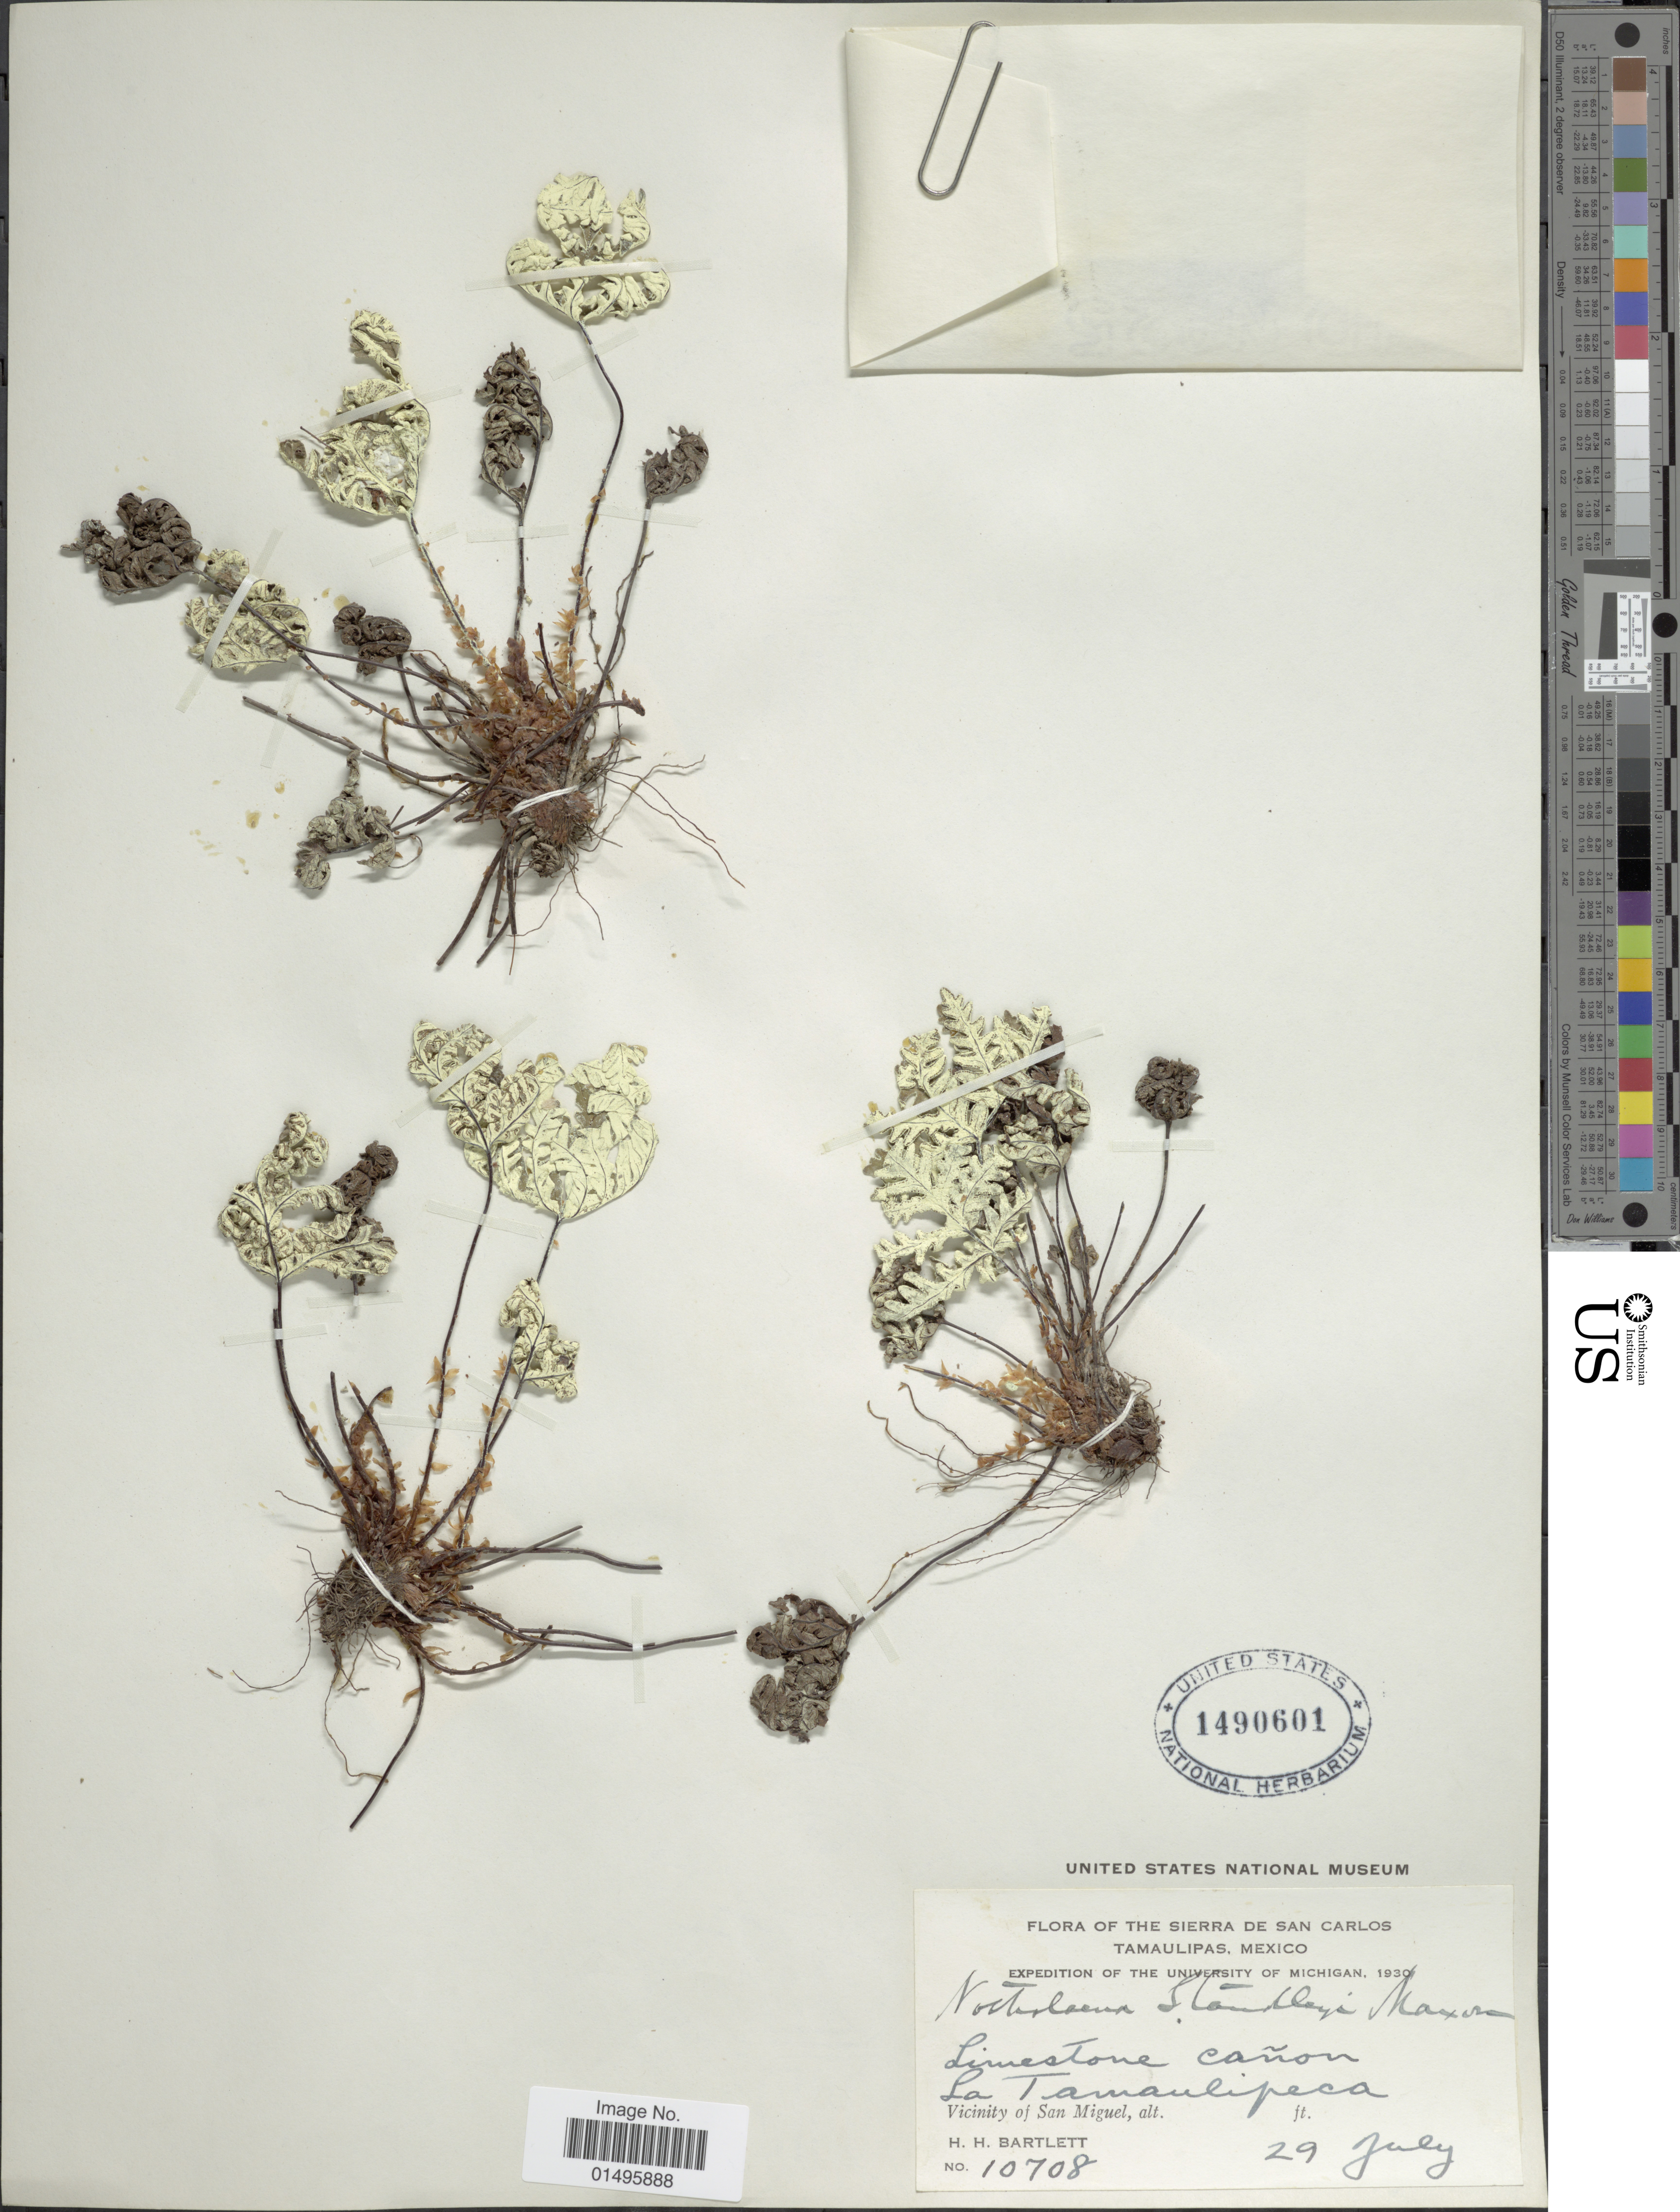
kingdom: Plantae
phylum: Tracheophyta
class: Polypodiopsida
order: Polypodiales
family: Pteridaceae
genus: Notholaena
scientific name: Notholaena standleyi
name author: Maxon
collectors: H. H. Bartlett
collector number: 10708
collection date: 1930-07-29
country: Mexico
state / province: Tamaulipas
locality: Mexico, Limestone canon La Tamaulipeca, Vicinity of San Miguel.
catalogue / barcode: US 1490601